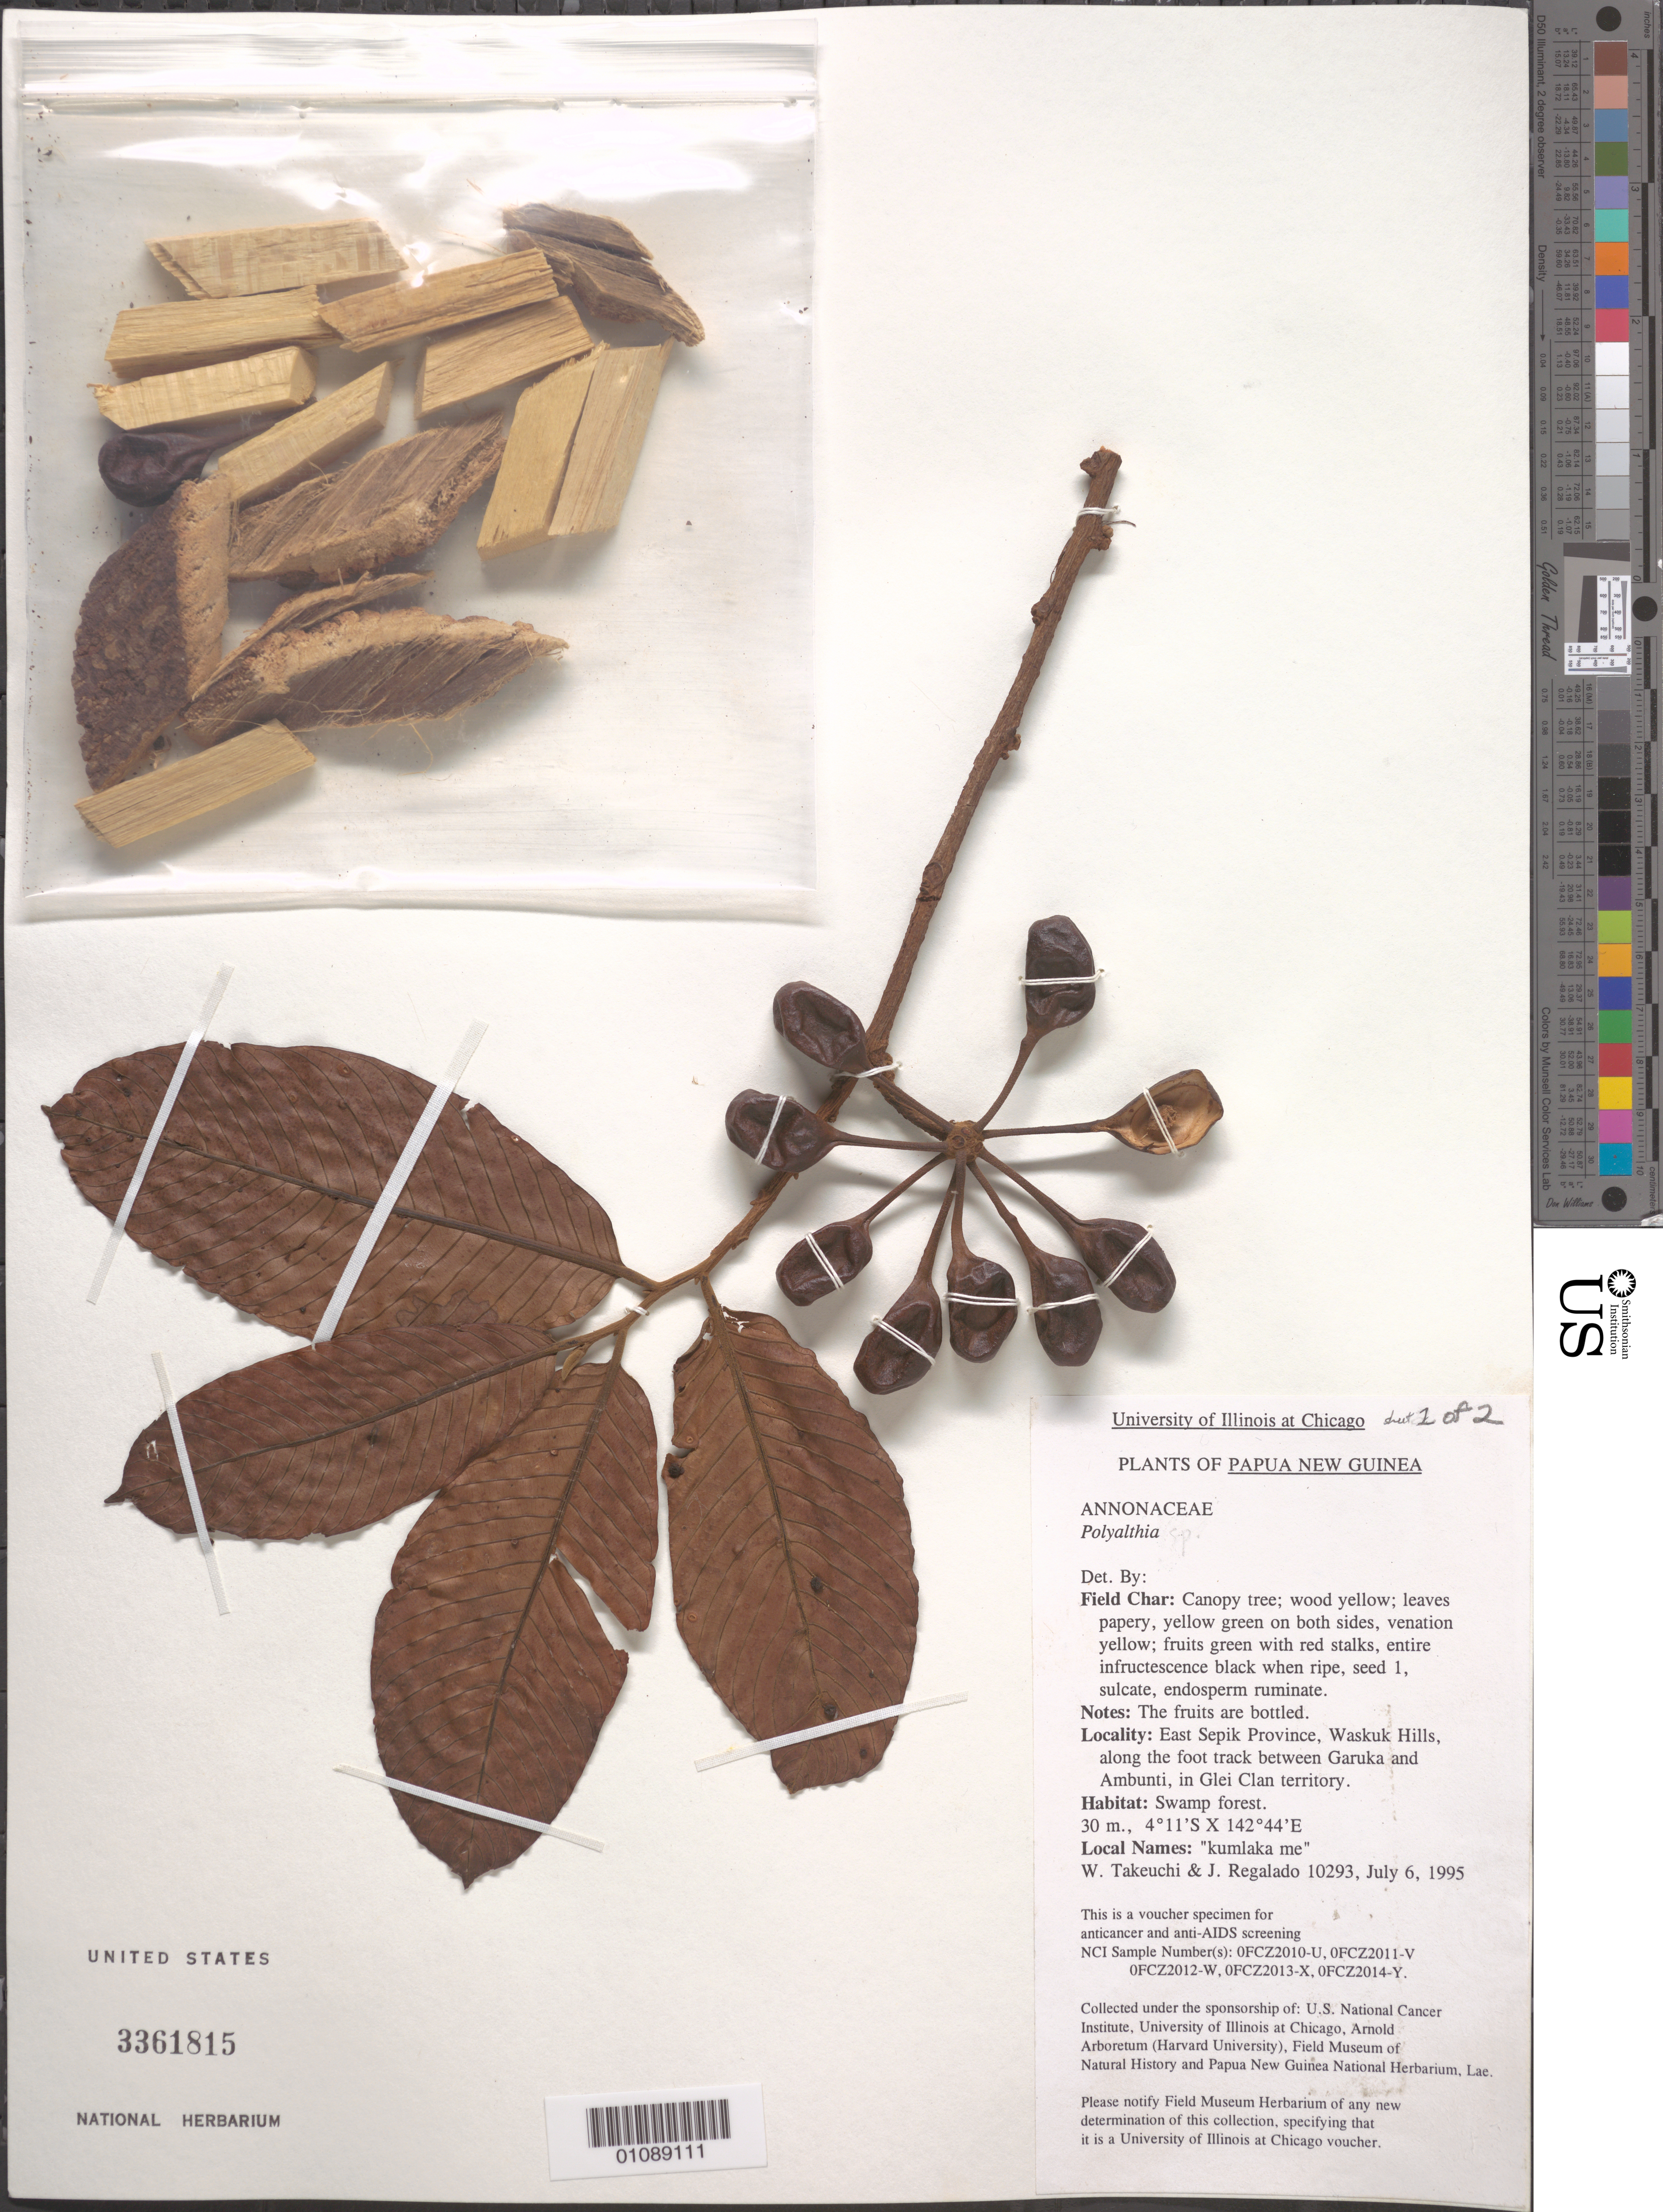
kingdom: Plantae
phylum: Tracheophyta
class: Magnoliopsida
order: Magnoliales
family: Annonaceae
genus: Polyalthia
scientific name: Polyalthia sp.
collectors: W. Takeuchi & J. Regalado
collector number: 10293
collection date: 1995-07-06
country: Papua New Guinea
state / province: East Sepik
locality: East Sepik Province, Waskuk Hills, along the foot track between Garuka and Ambunti, in Glei Clan territory.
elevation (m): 30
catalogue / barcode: US 3361815